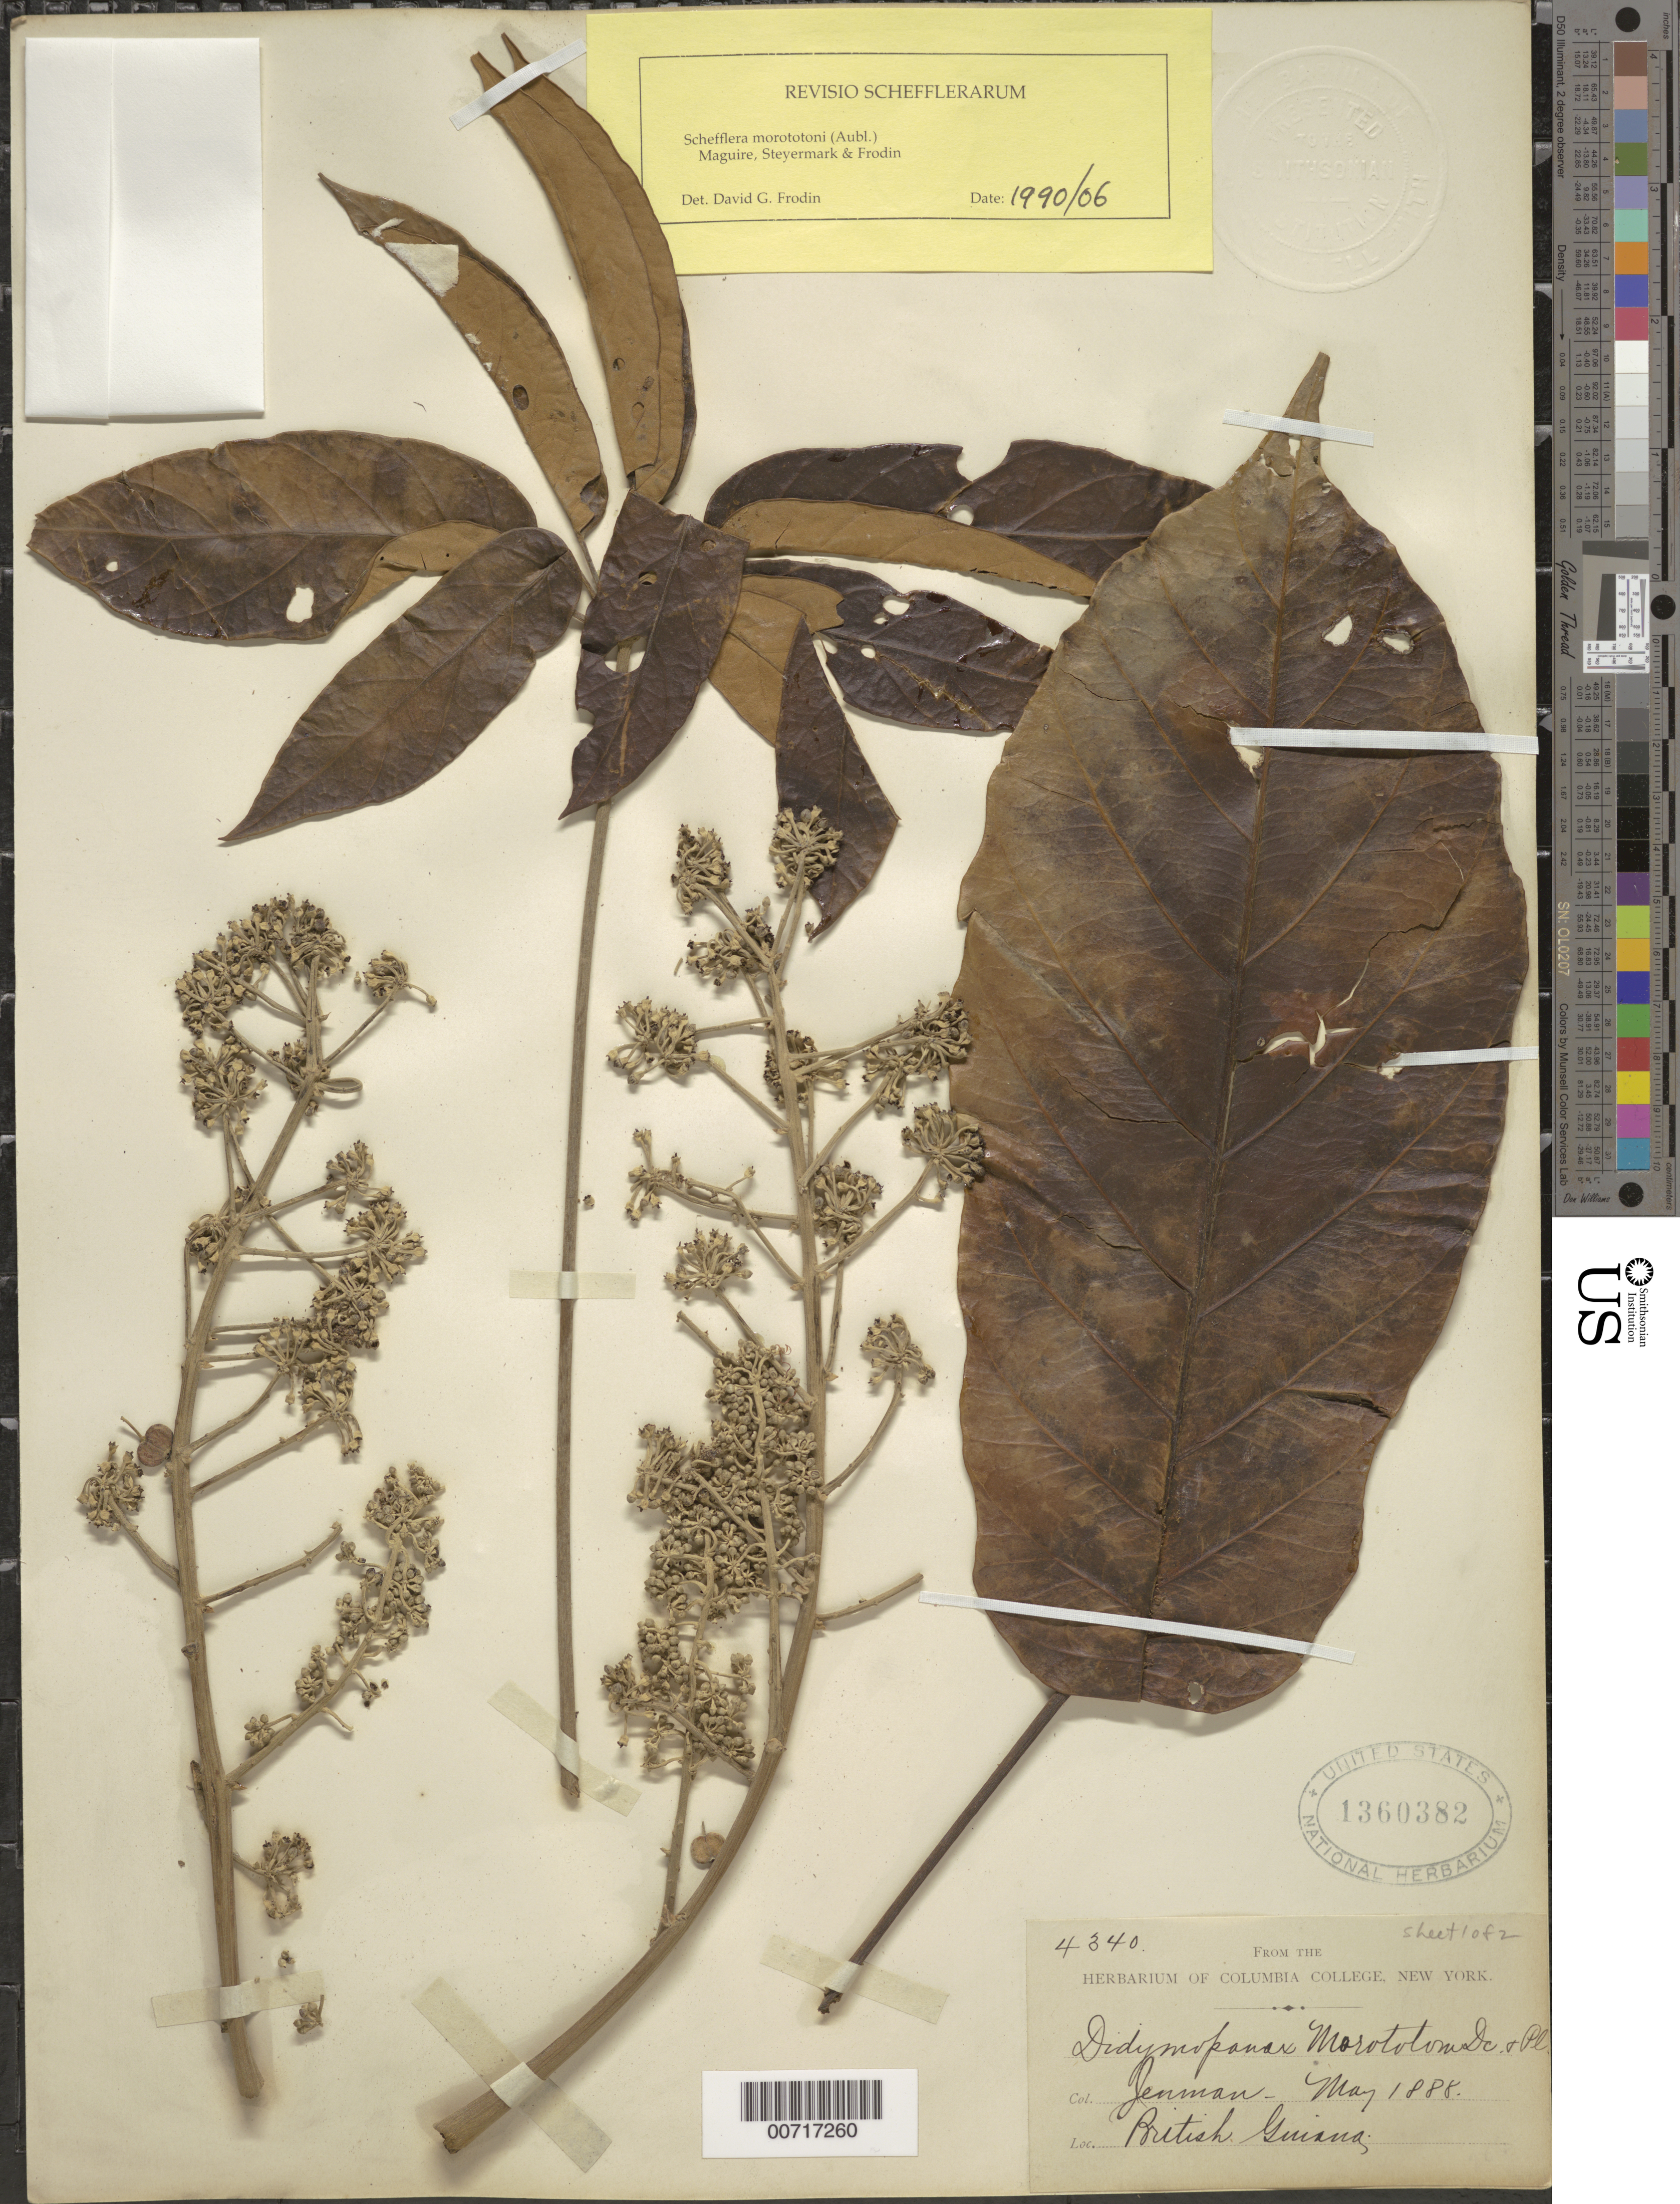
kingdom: Plantae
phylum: Tracheophyta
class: Magnoliopsida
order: Apiales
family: Araliaceae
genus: Schefflera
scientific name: Schefflera morototoni (Aubl.) Maguire, Steyerm. & Frodin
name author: (Aubl.) Maguire et al.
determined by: Frodin, D. G.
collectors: G. S. Jenman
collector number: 4340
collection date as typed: May 1888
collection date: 1888-05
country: Guyana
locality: Demerara R., lower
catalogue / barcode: US 1360382